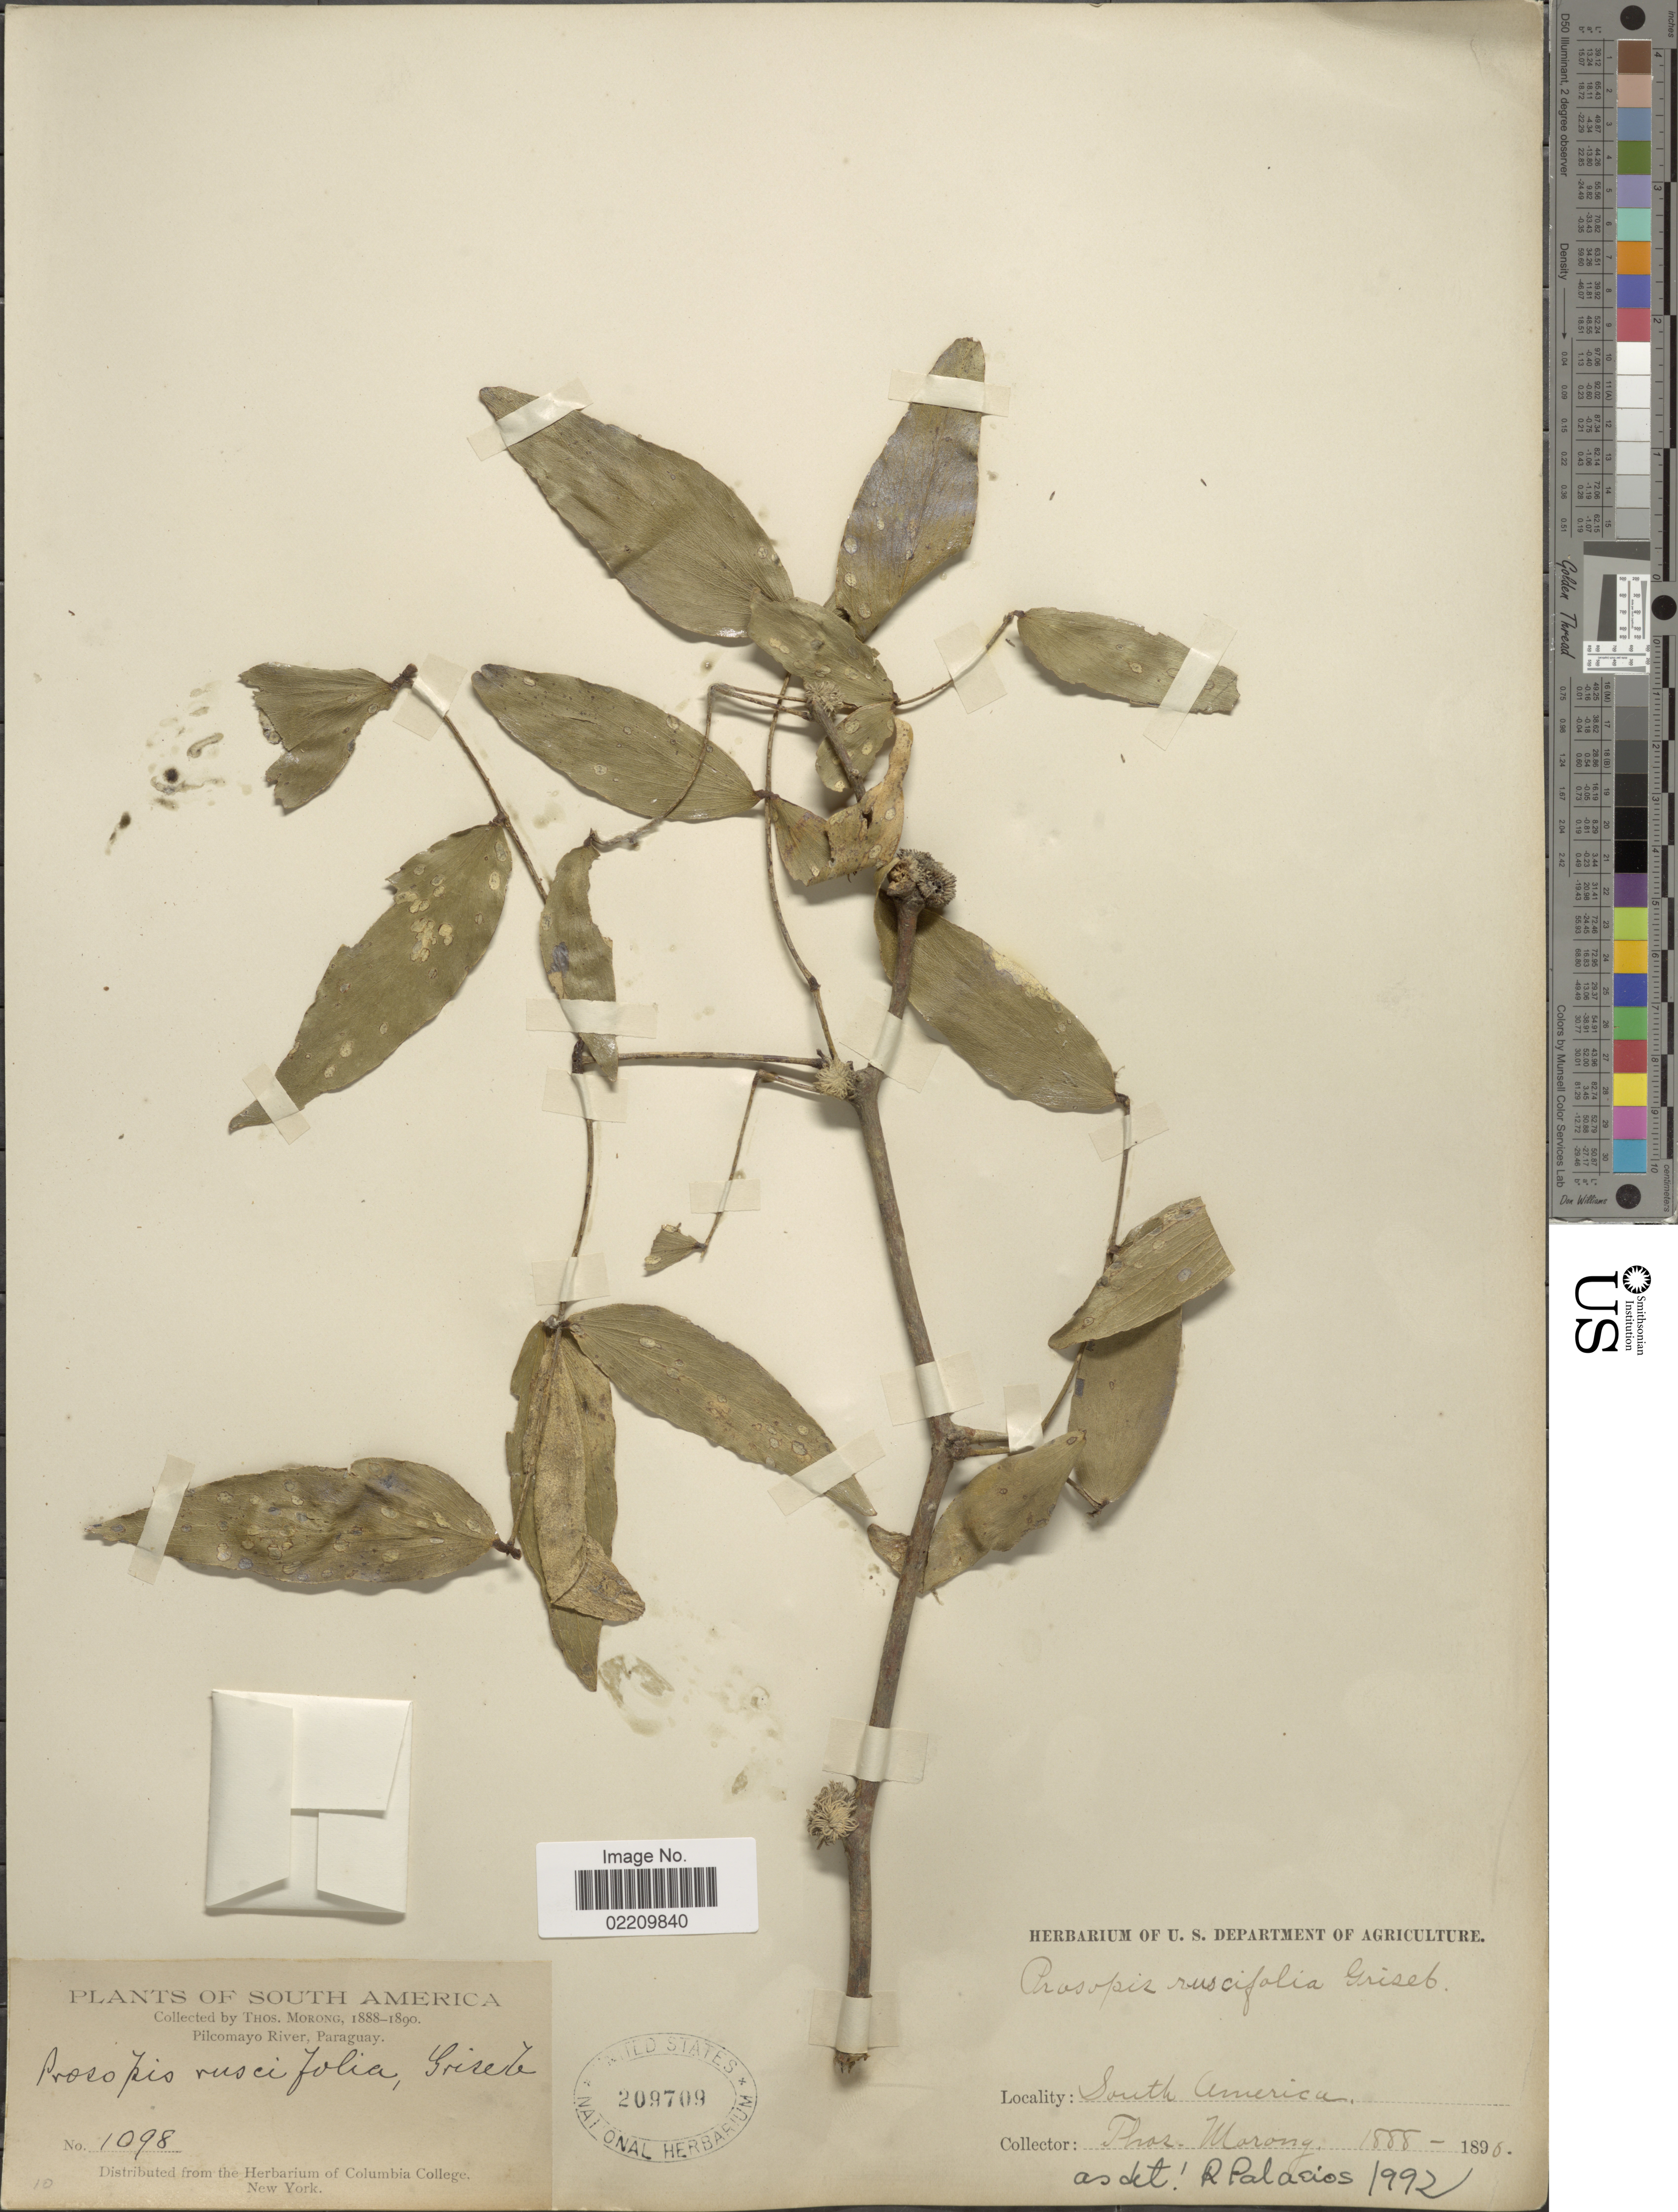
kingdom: Plantae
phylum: Tracheophyta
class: Magnoliopsida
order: Fabales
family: Fabaceae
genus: Neltuma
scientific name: Neltuma ruscifolia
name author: (Griseb.) C. E. Hughes & G.P. Lewis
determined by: Strong, Mark T., (BOT), Smithsonian Institution - National Museum of Natural History (UNITED STATES)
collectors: ex herb. T. Morong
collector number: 1098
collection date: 1888/1890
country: Paraguay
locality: Pilcomayo River, Paraguay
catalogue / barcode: US 209709